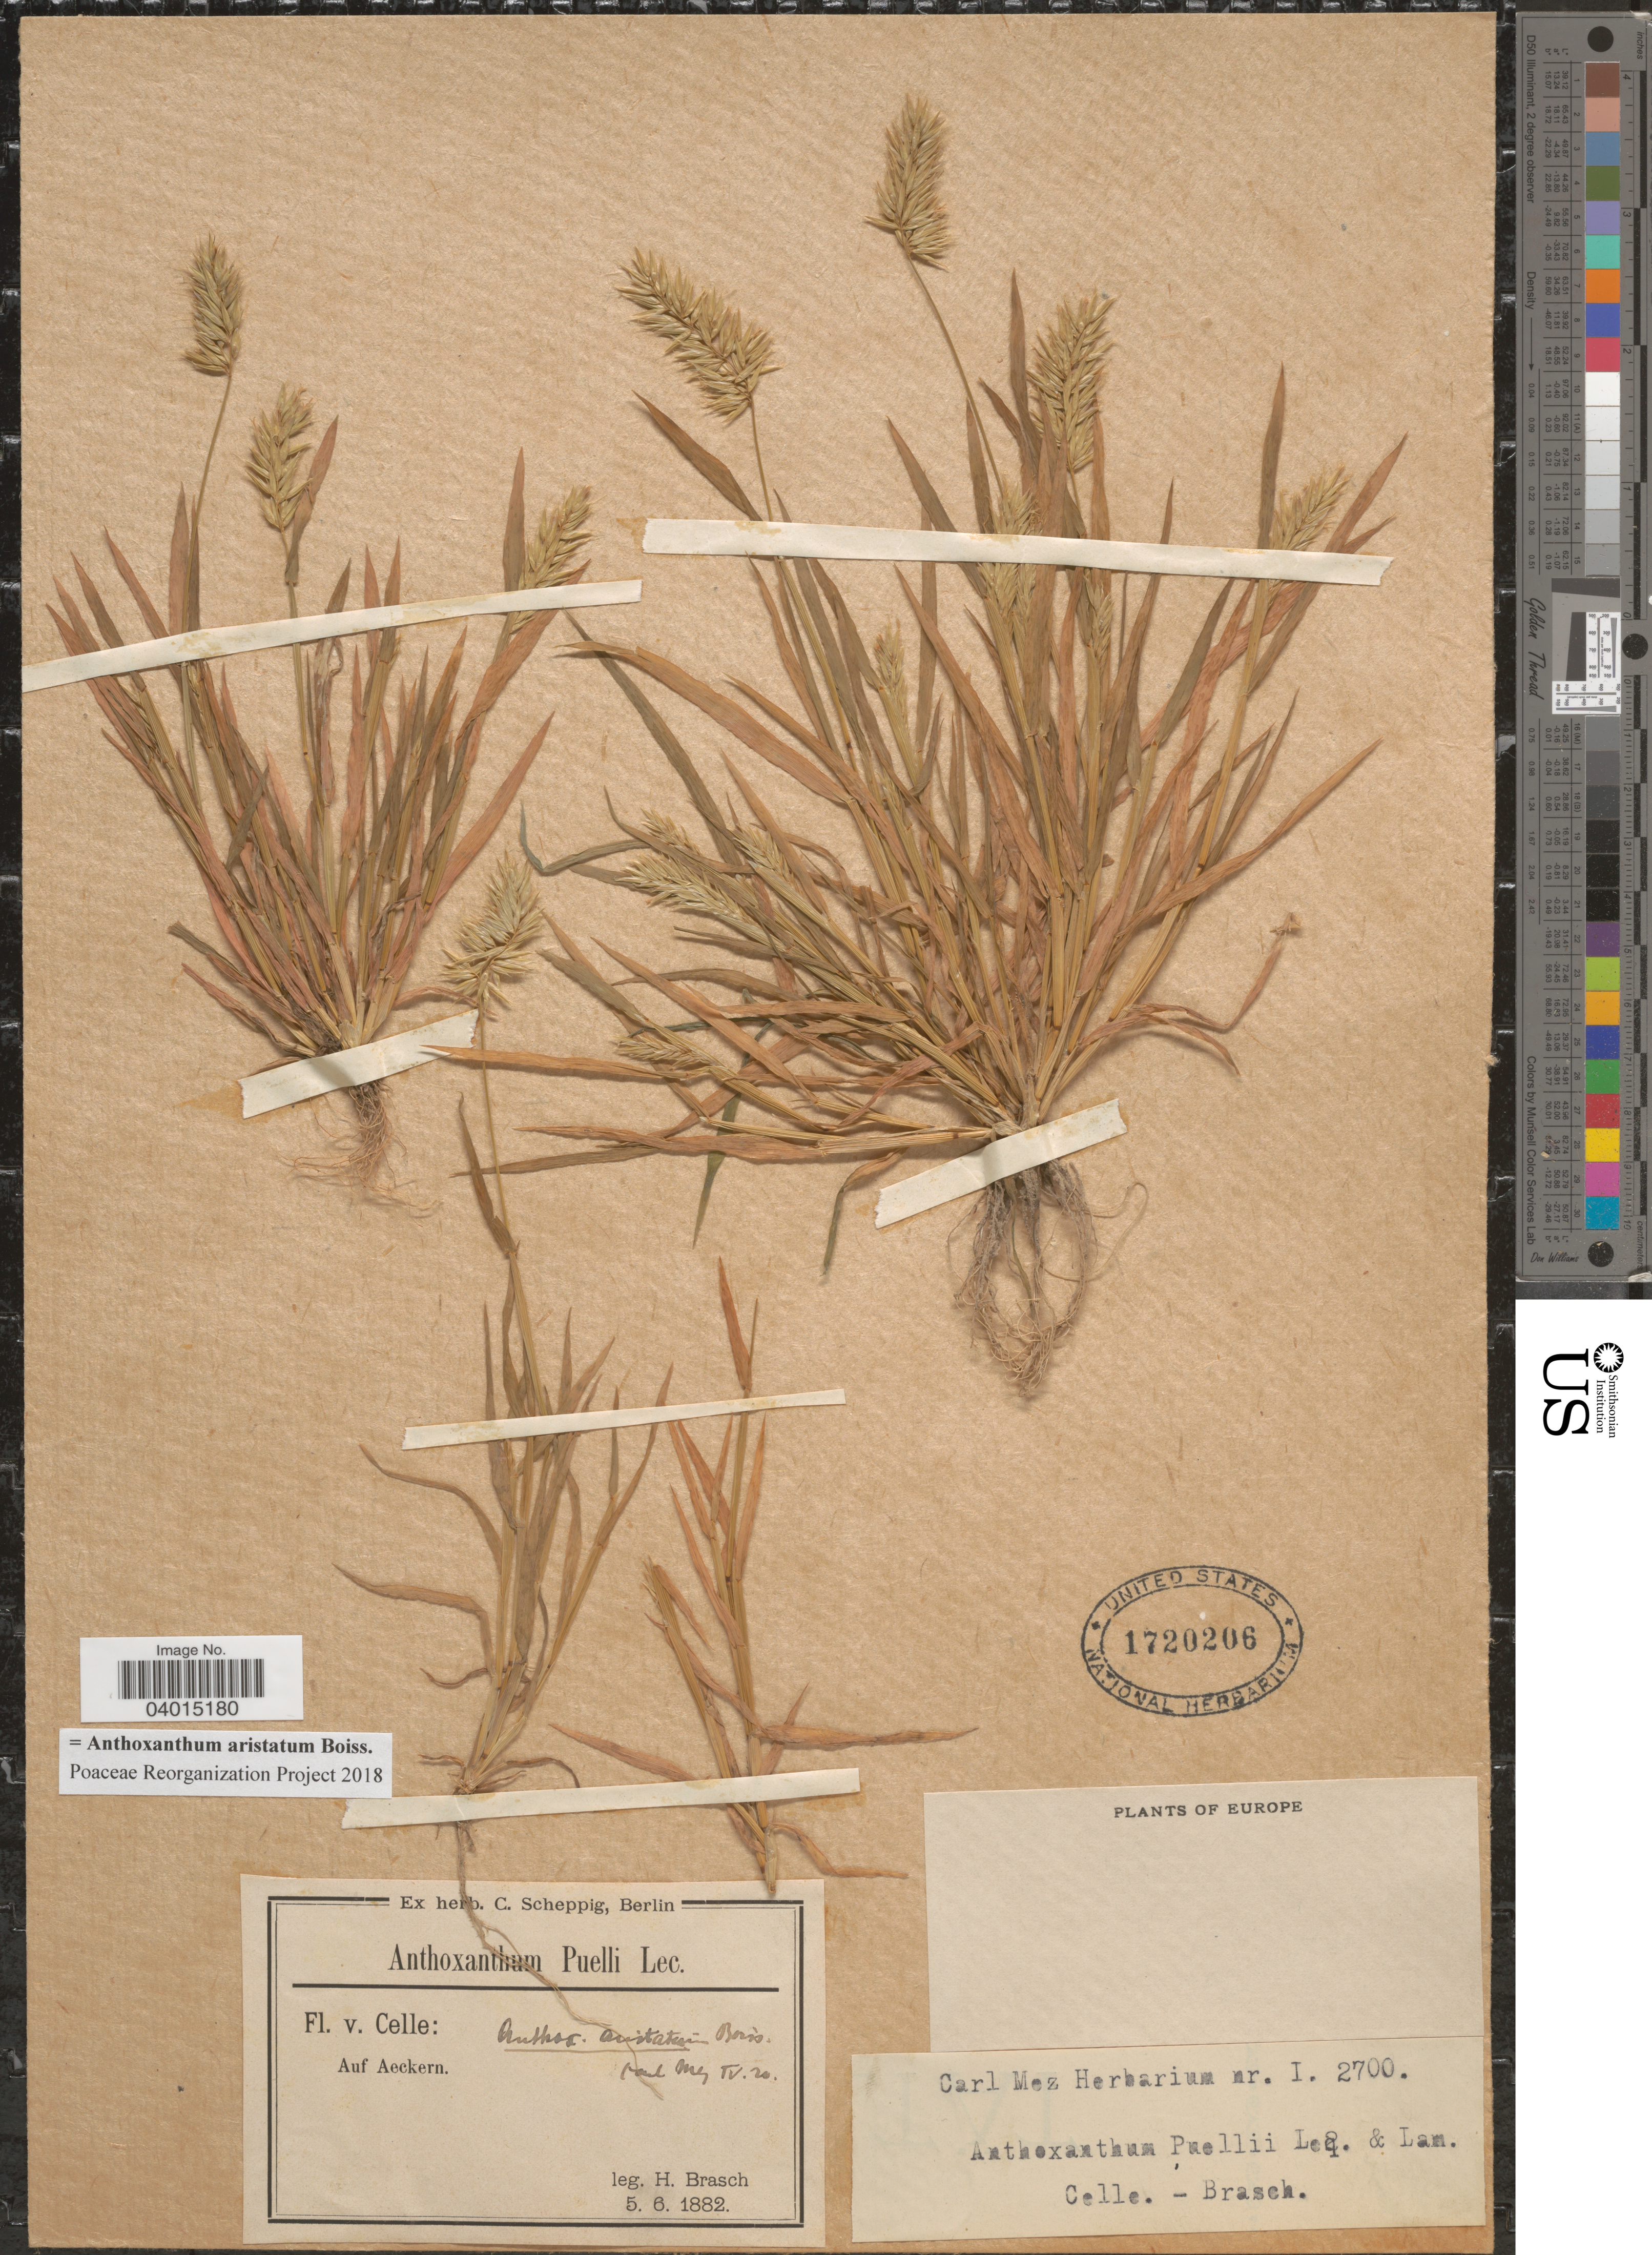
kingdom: Plantae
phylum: Tracheophyta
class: Liliopsida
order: Poales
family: Poaceae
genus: Anthoxanthum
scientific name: Anthoxanthum aristatum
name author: Boiss.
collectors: H. Brasch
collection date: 1882-06-05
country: Germany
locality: Celle: Auf Aeckern. Europe.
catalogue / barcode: US 1720206